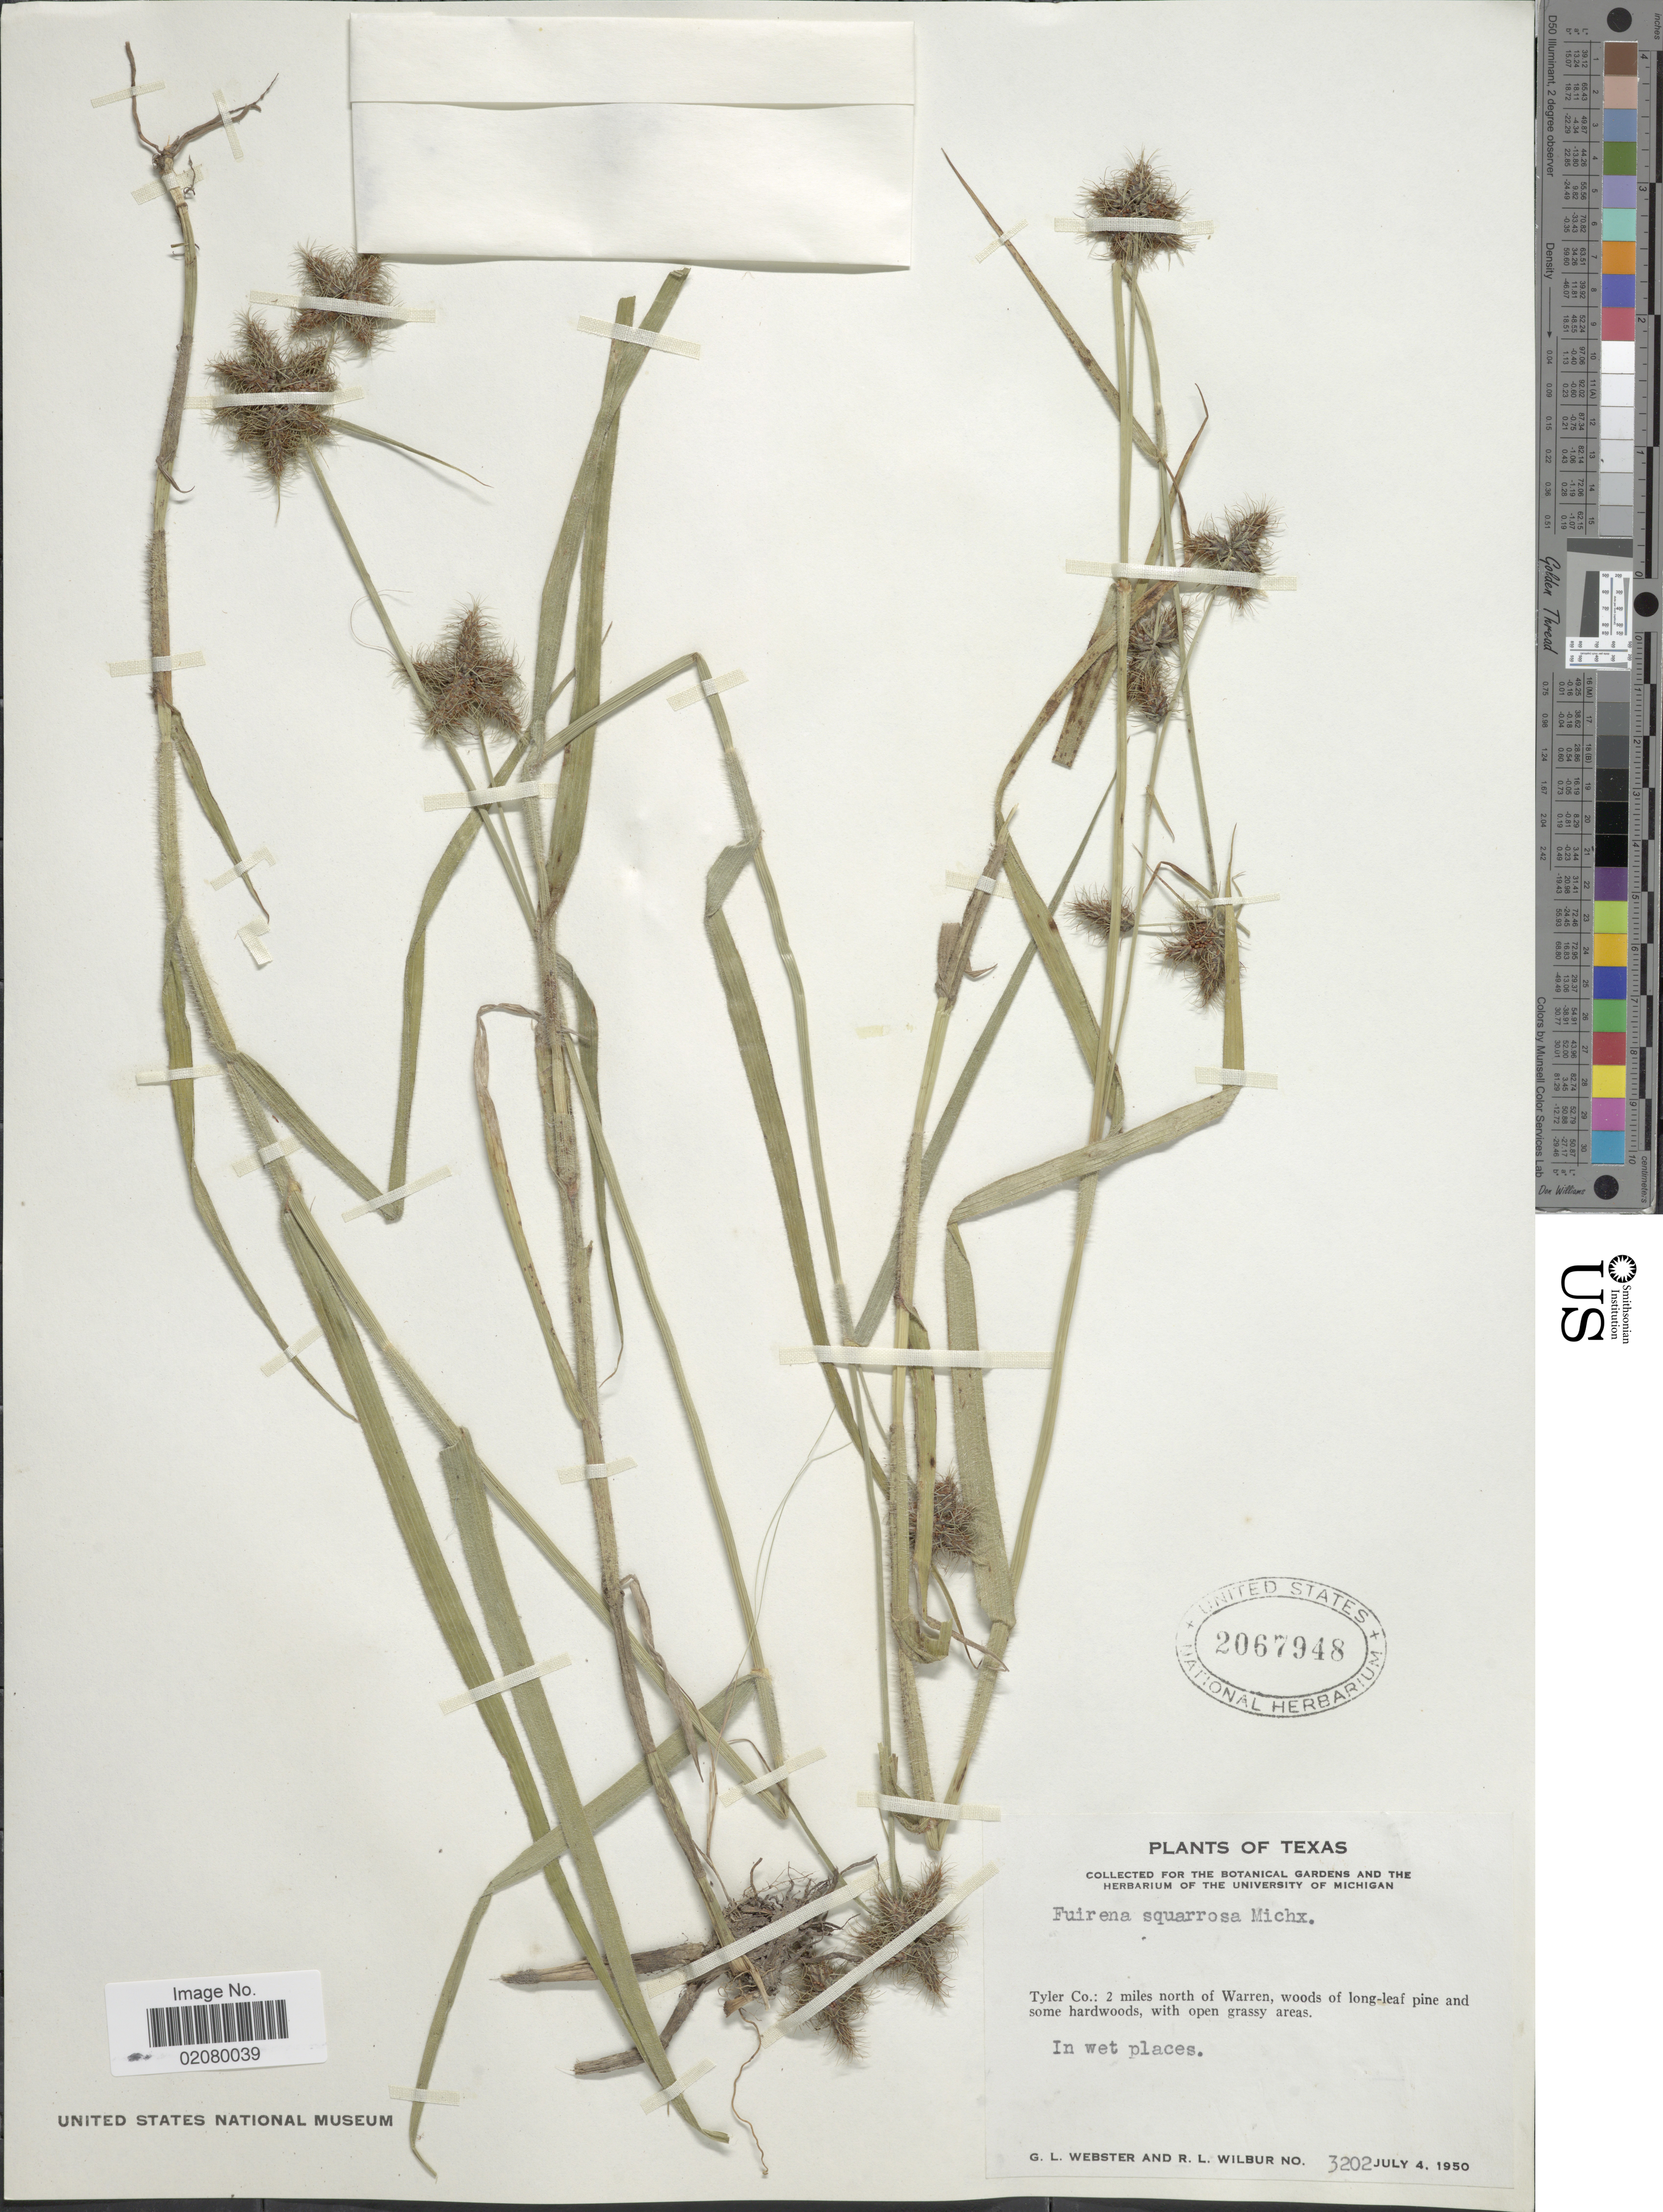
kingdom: Plantae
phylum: Tracheophyta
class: Liliopsida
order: Poales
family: Cyperaceae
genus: Fuirena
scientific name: Fuirena squarrosa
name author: Michx.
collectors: G. L. Webster & R. L. Wilbur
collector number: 3202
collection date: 1950-07-04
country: United States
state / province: Texas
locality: Tyler Co.: 2 miles north of Warren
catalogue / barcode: US 2067948